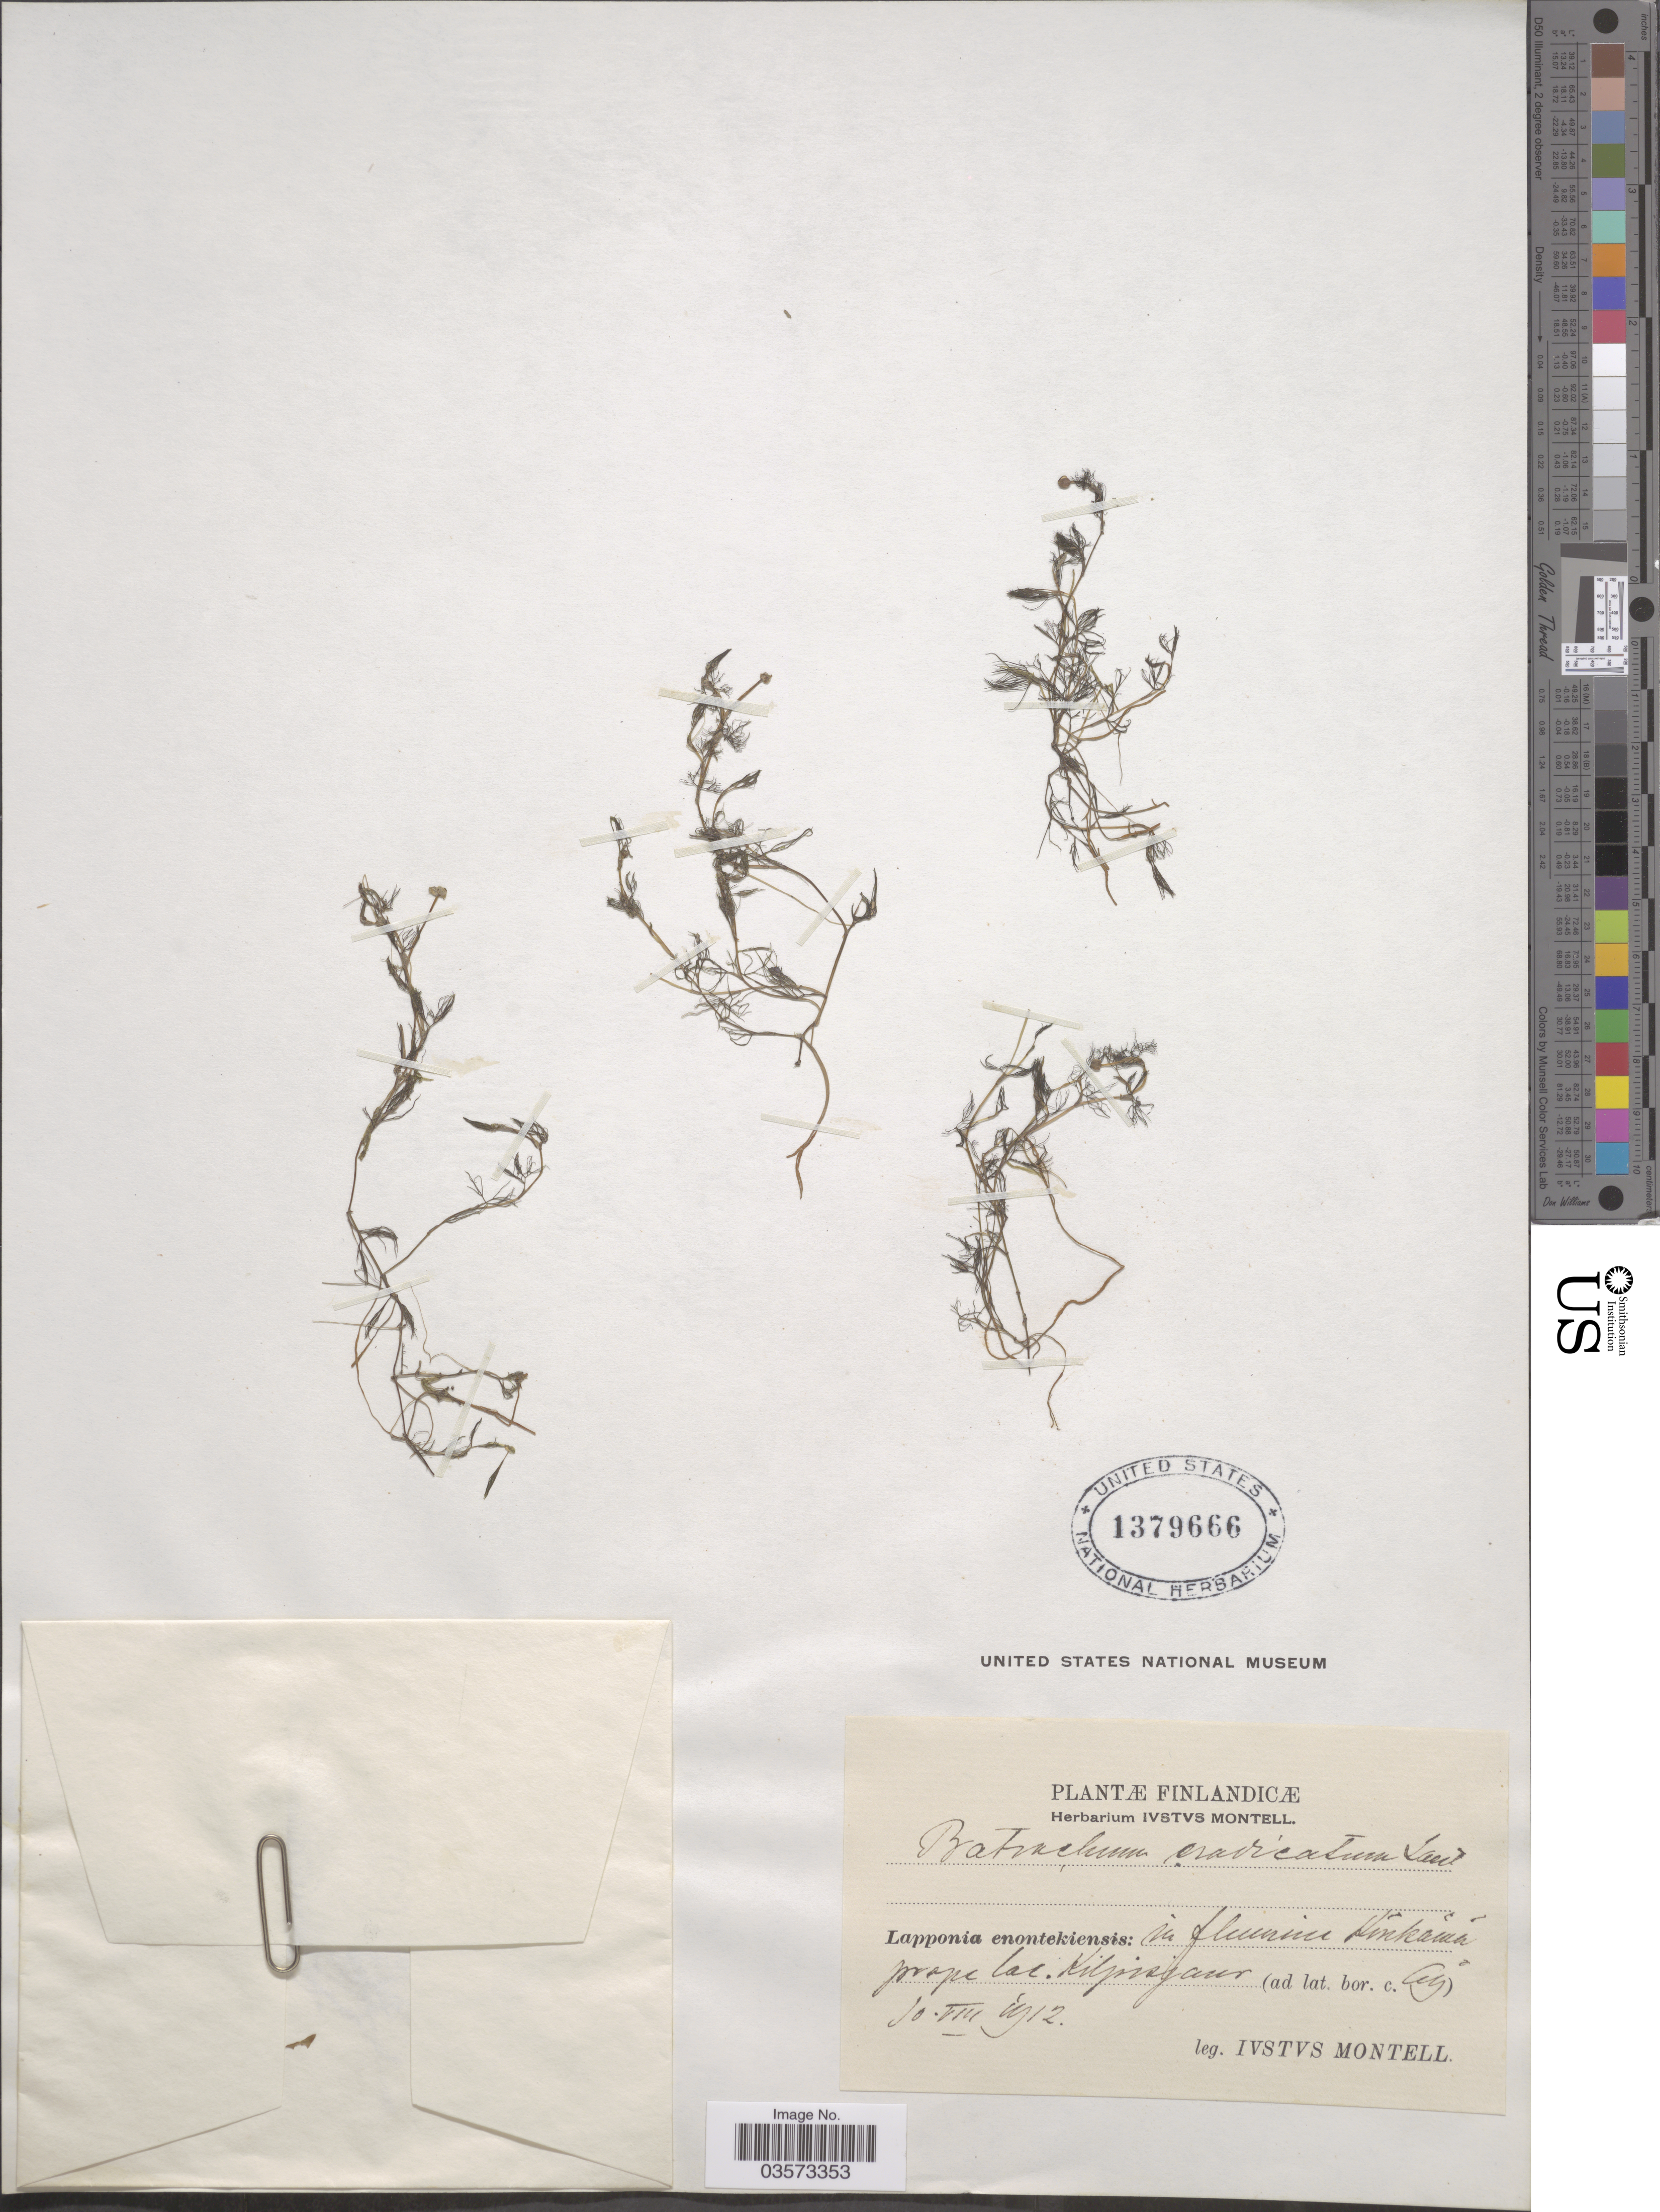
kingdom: Plantae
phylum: Tracheophyta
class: Magnoliopsida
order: Ranunculales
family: Ranunculaceae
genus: Ranunculus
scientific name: Ranunculus confervoides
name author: (Fr. a) Fr.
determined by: Strong, Mark T., (BOT), Smithsonian Institution - National Museum of Natural History (UNITED STATES)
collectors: I. Montell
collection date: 1912-08-30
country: Finland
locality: Finlandicæ. Lapponia enontekiensis: in fluminis Kinkama prope lac. Kilpisjärvi.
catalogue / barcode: US 1379666